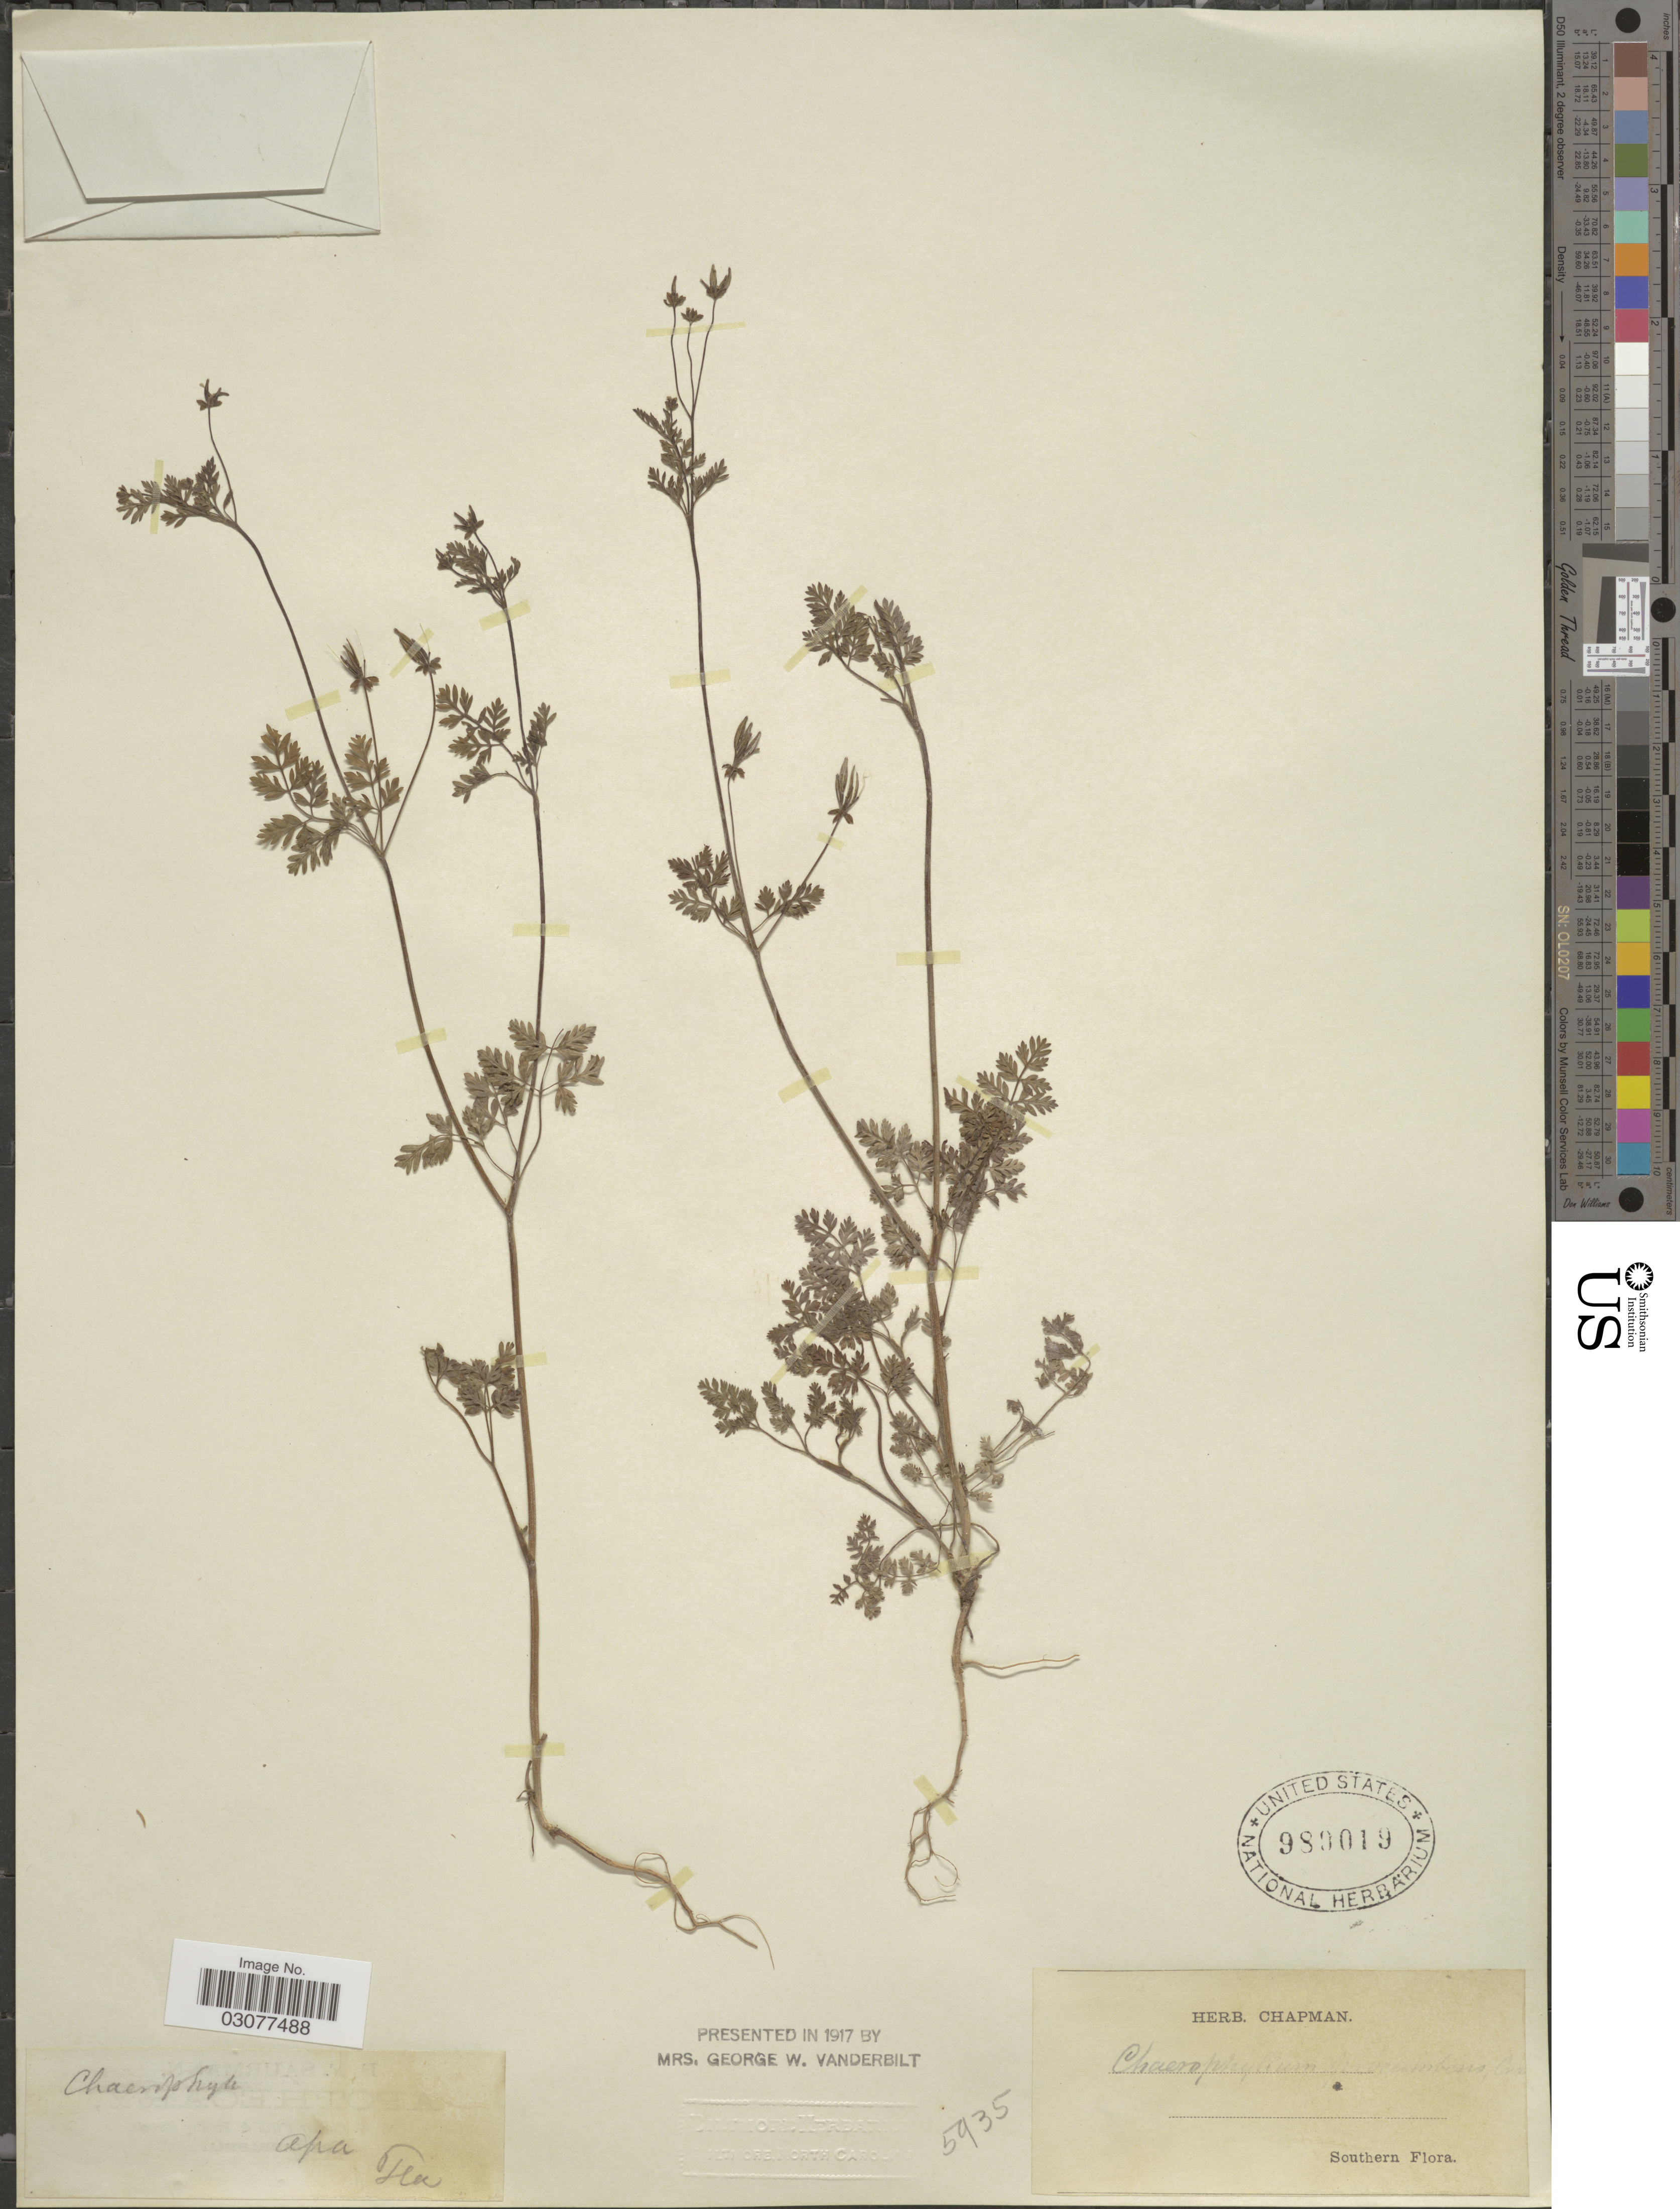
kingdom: Plantae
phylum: Tracheophyta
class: Magnoliopsida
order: Apiales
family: Apiaceae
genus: Chaerophyllum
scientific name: Chaerophyllum tainturieri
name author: Hook.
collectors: ex herb. Chapman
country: United States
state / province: Florida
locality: Apa, Southern.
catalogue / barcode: US 980019